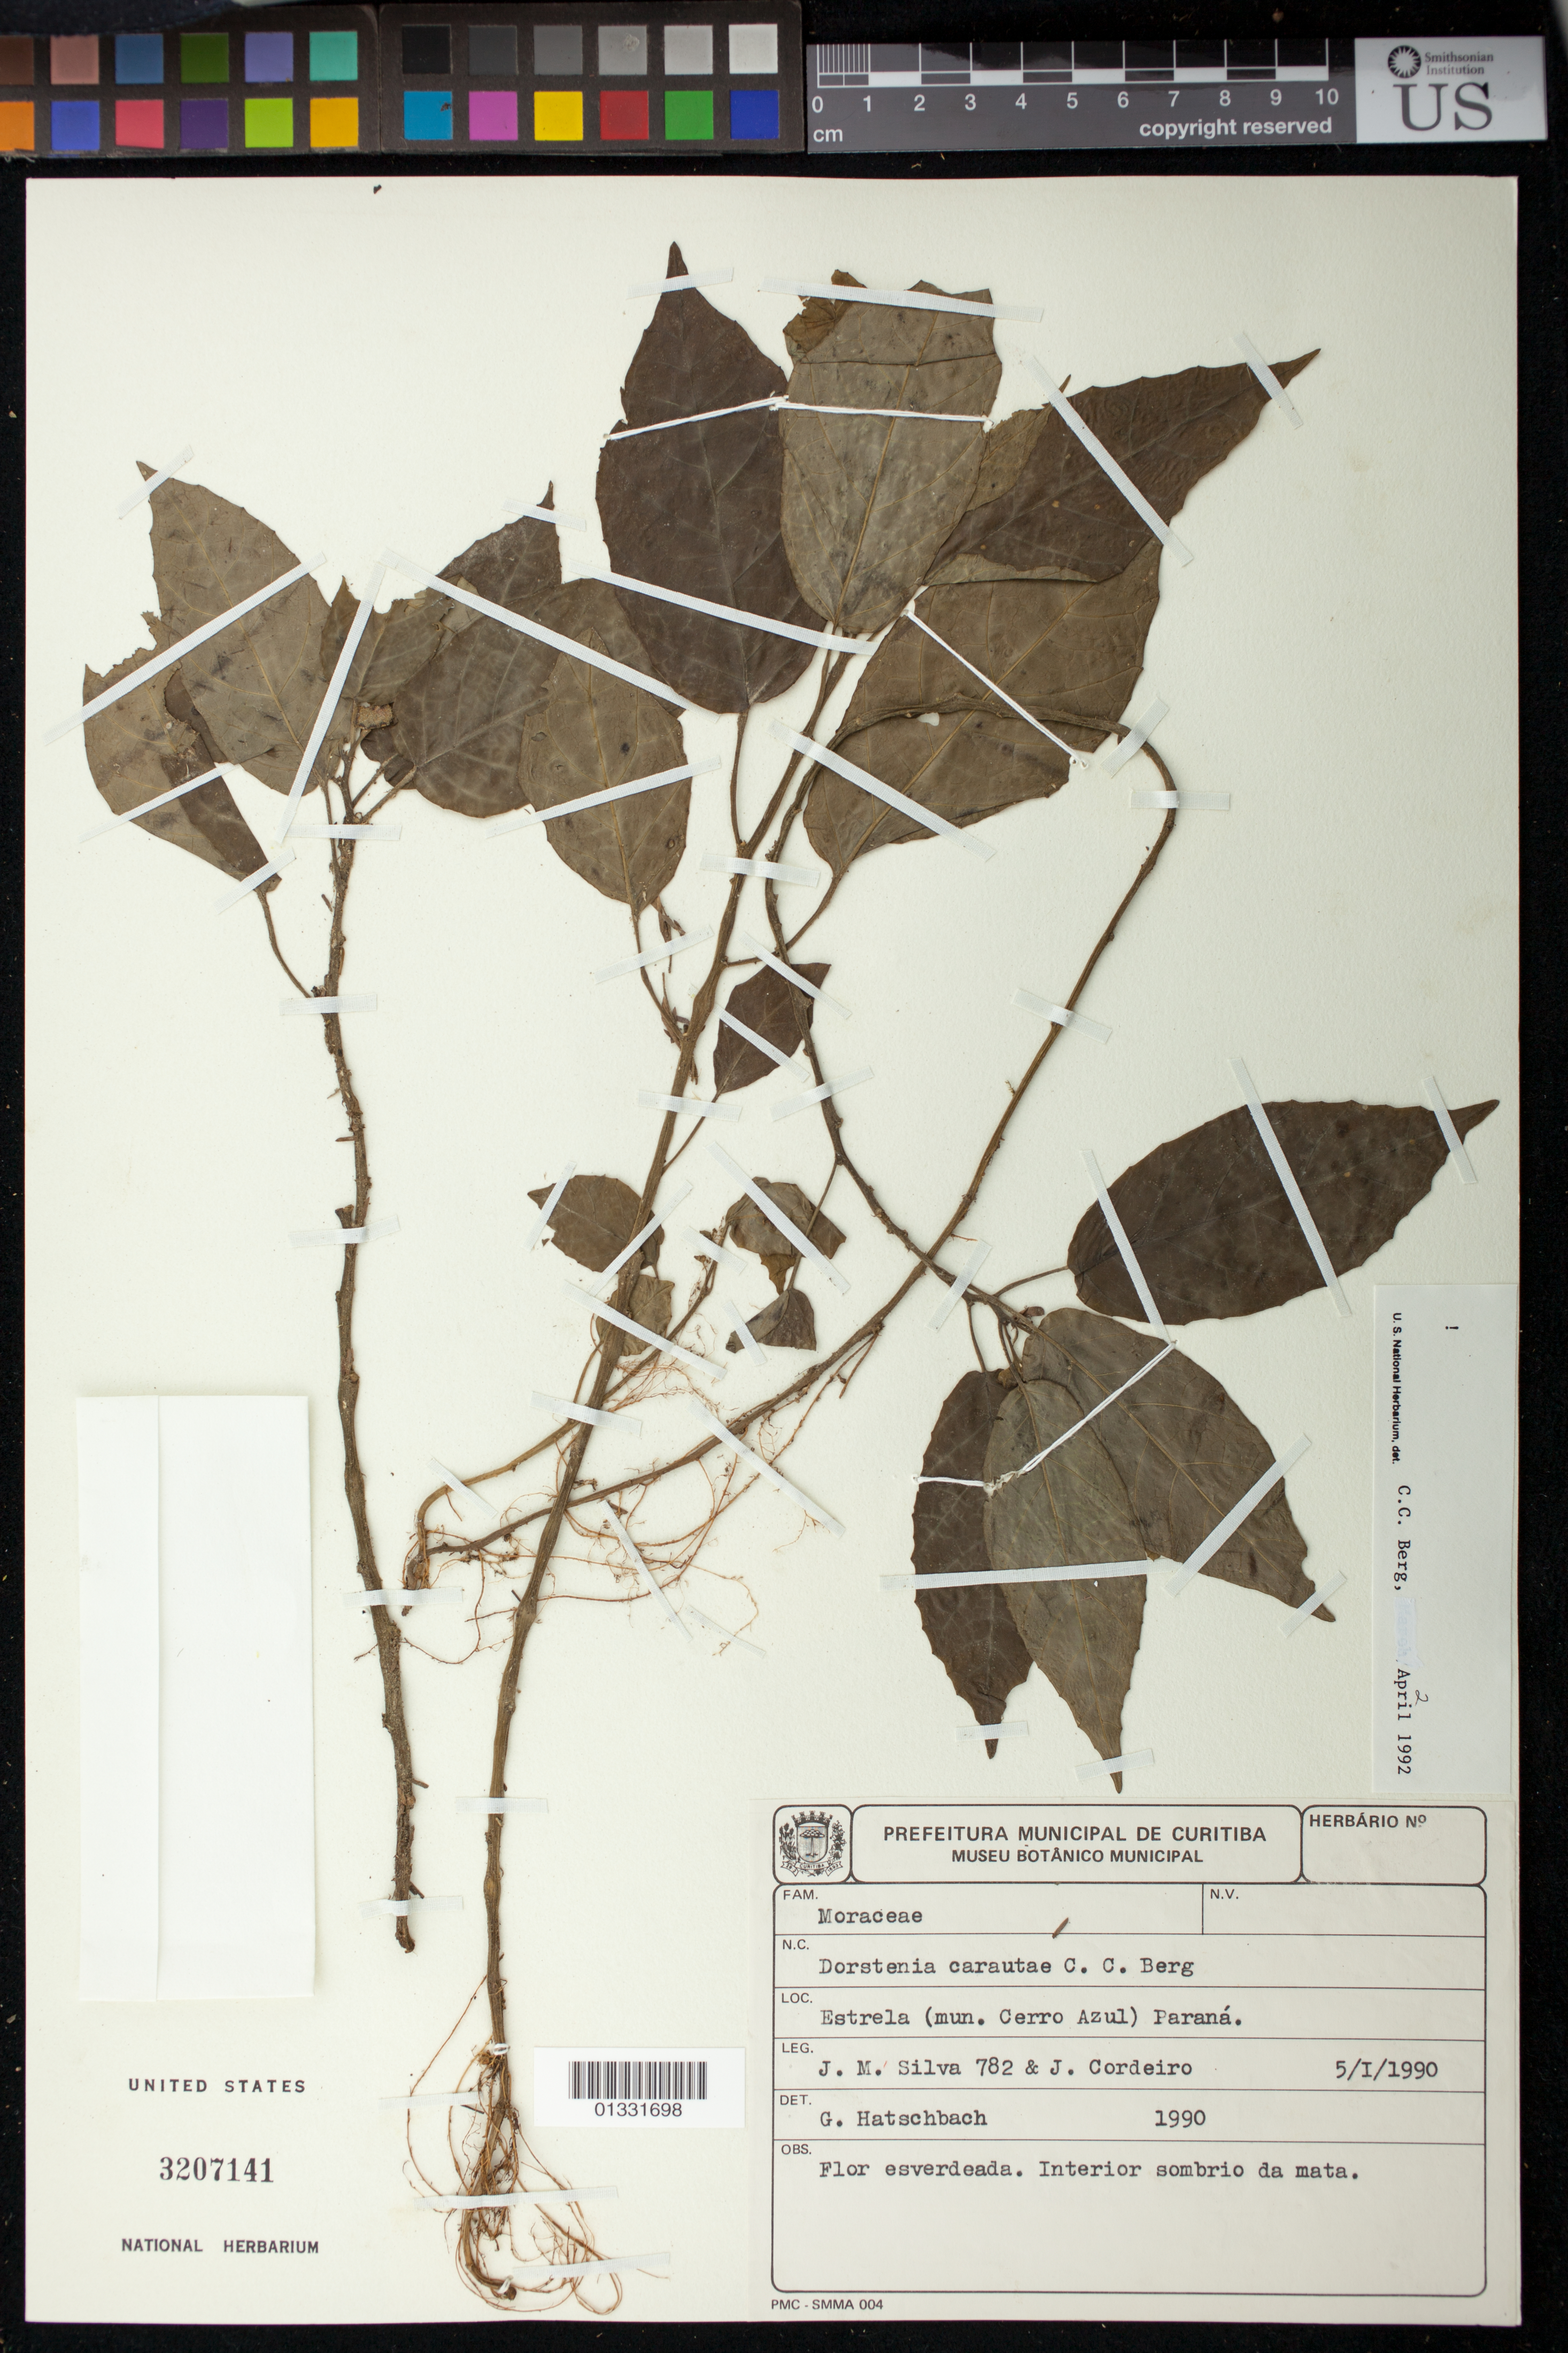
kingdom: Plantae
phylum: Tracheophyta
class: Magnoliopsida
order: Rosales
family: Moraceae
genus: Dorstenia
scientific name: Dorstenia carautae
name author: C.C. Berg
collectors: J. M. Silva & J. Cordeiro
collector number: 782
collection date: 1990-01-05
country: Brazil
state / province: Paraná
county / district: Cerro Azul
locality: Estrela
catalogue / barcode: US 3207141